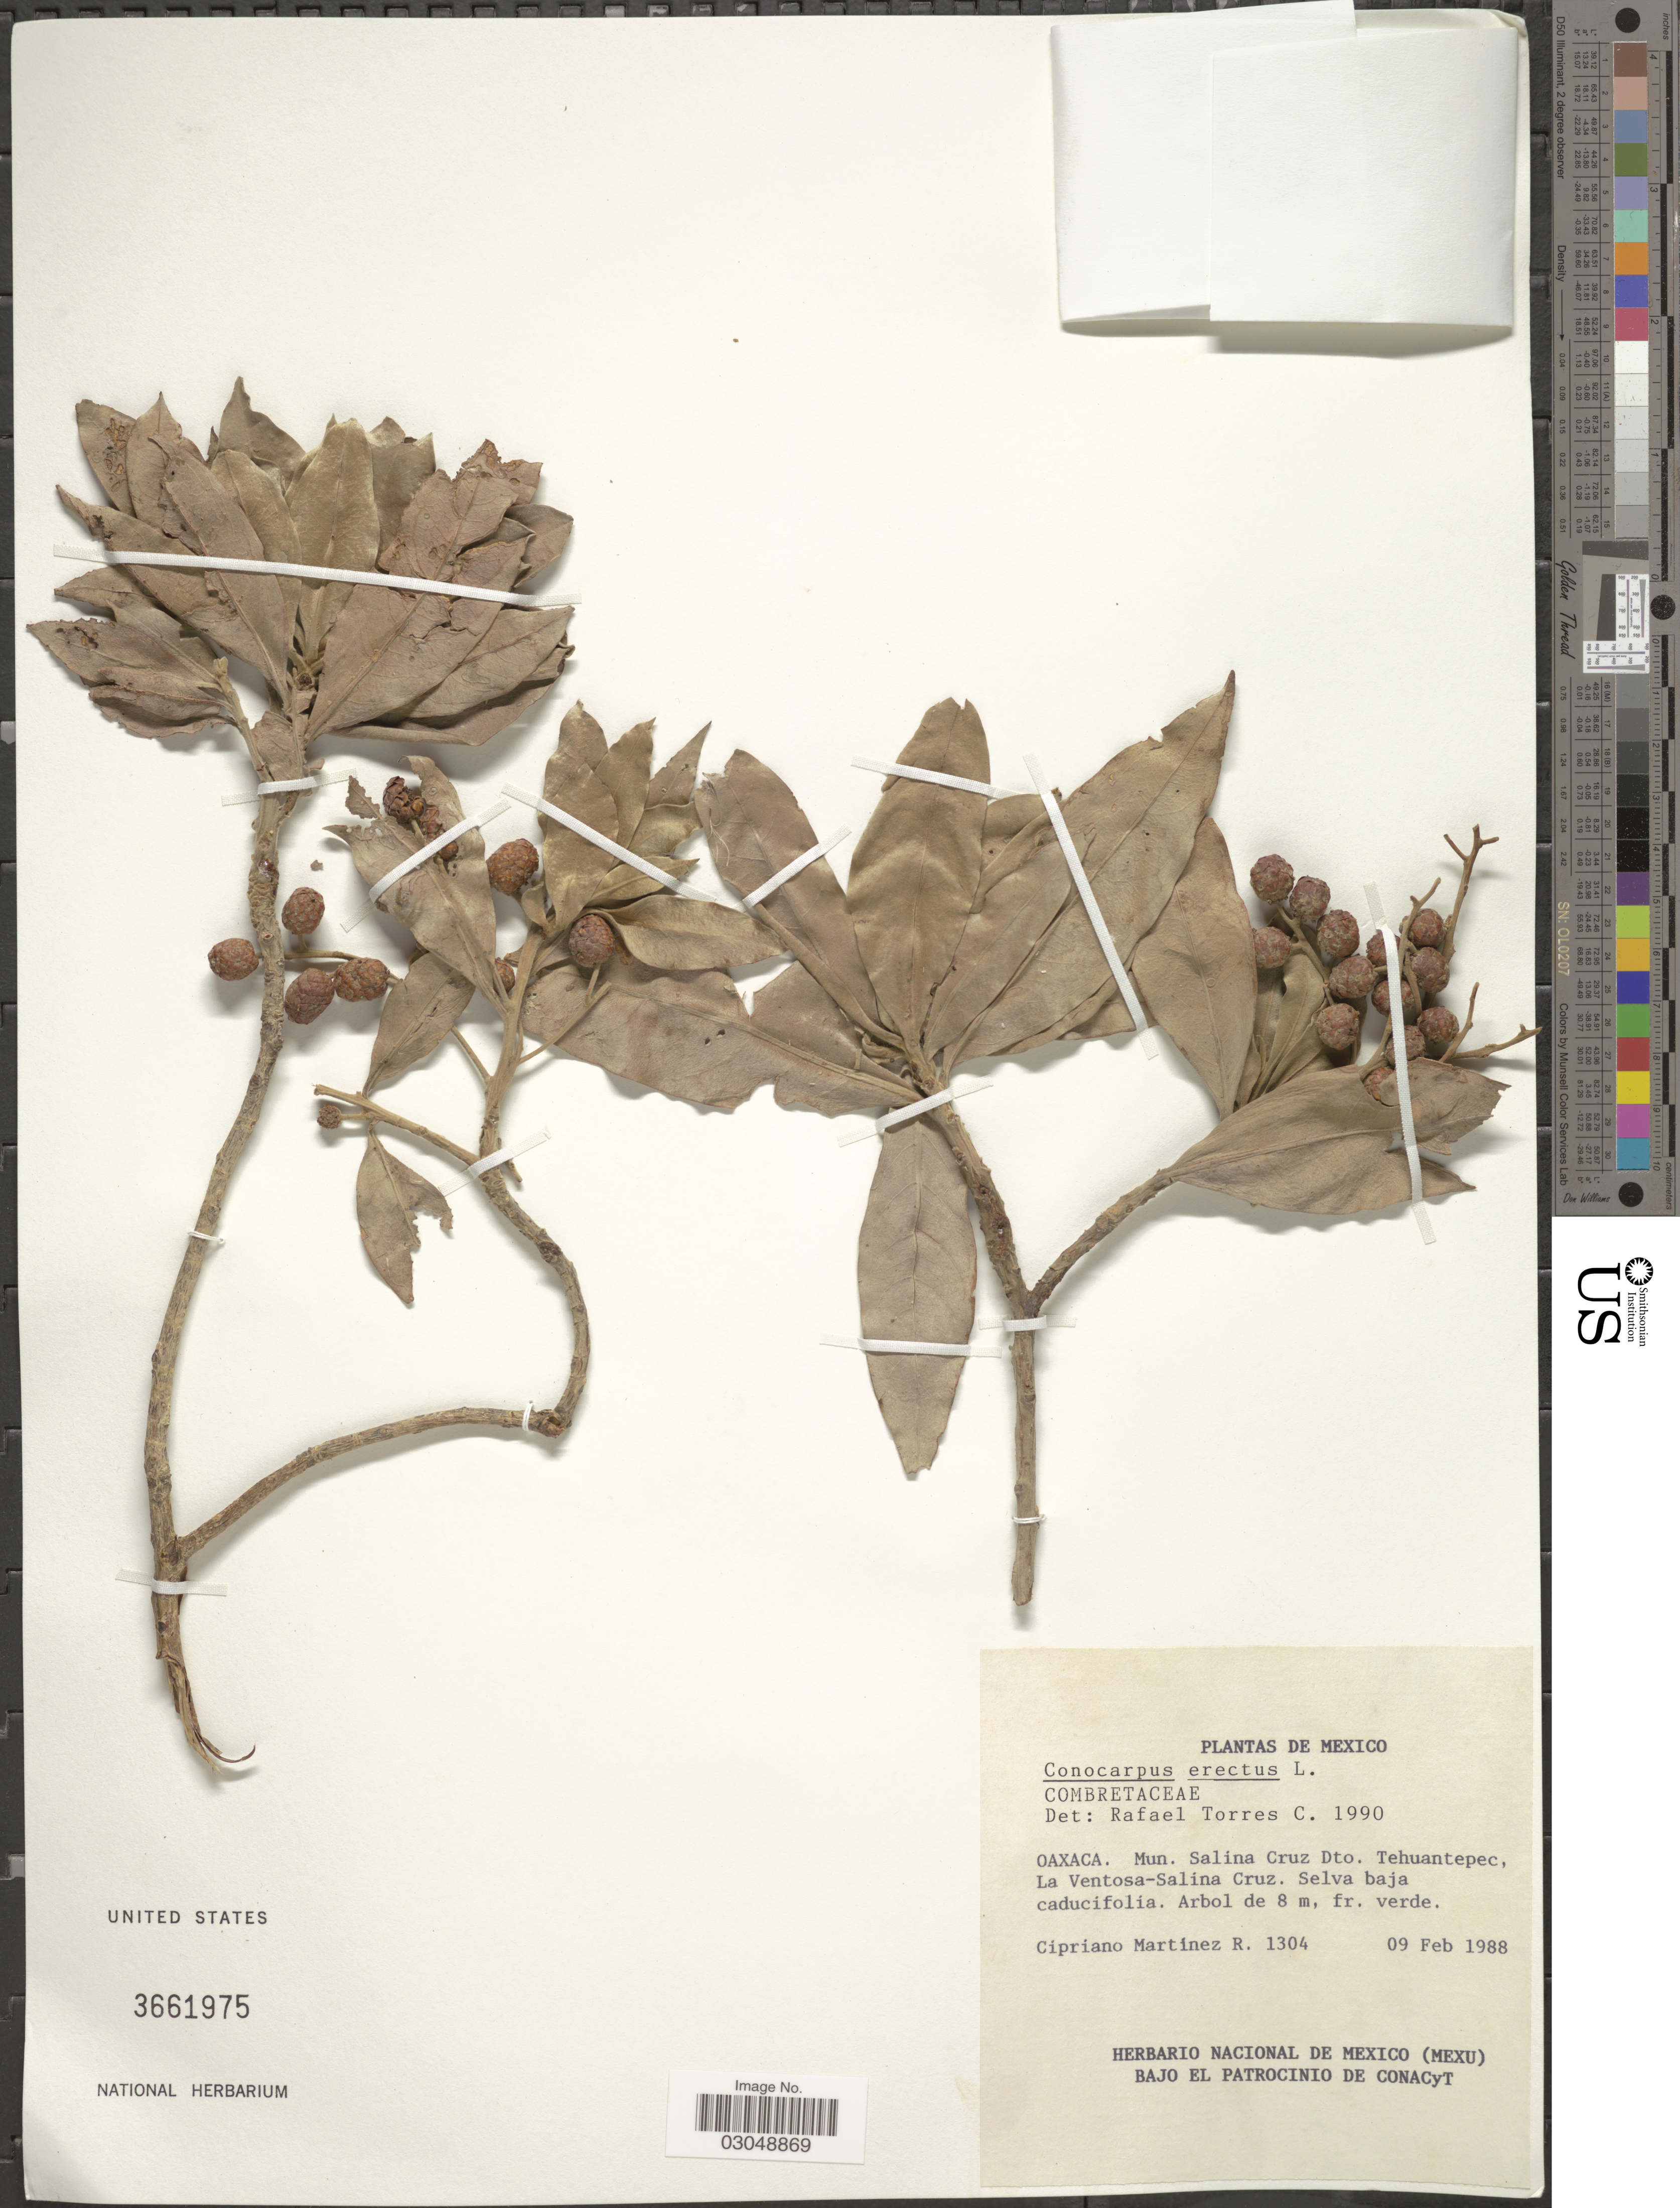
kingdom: Plantae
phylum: Tracheophyta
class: Magnoliopsida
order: Myrtales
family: Combretaceae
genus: Conocarpus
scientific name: Conocarpus erectus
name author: L.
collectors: C. Martínez R.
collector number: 1304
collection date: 1988-02-09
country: Mexico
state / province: Oaxaca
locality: Mun. Salina Cruz Dto. Tehuantepec, La Ventosa-Salina Cruz.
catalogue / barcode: US 3661975